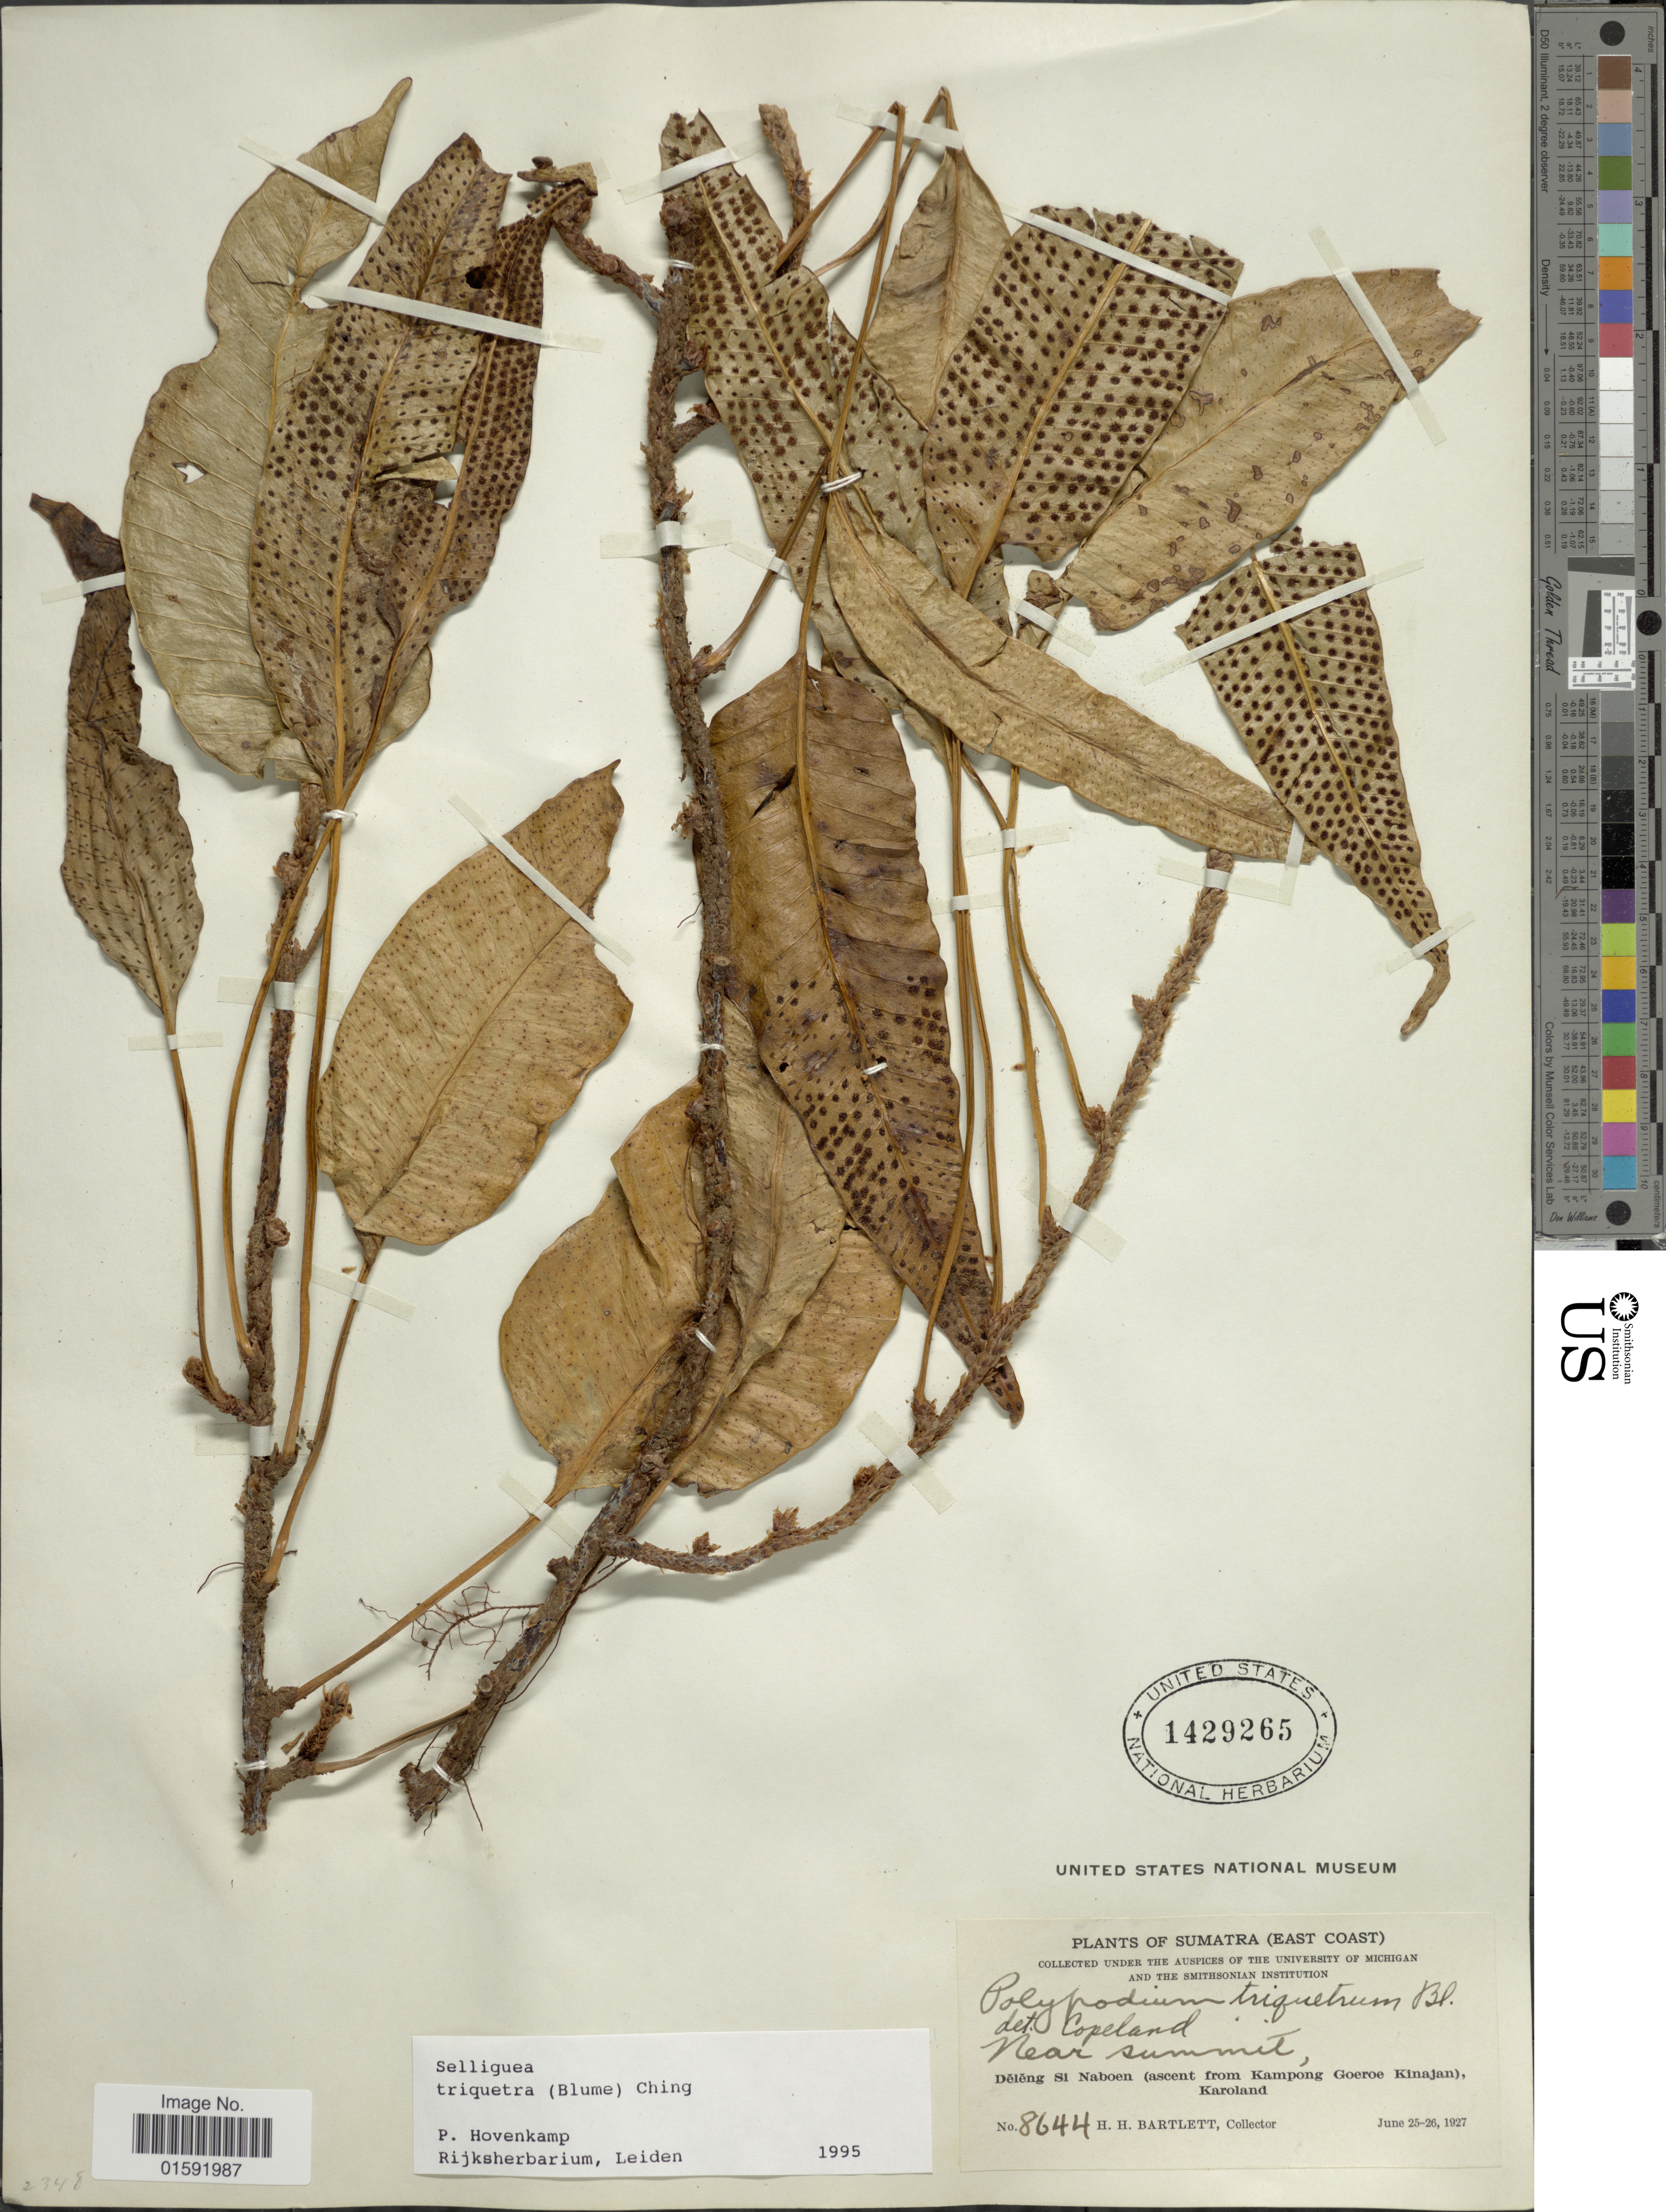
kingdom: Plantae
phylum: Tracheophyta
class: Polypodiopsida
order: Polypodiales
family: Polypodiaceae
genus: Selliguea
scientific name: Selliguea triquetra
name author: (Blume) Ching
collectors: H. H. Bartlett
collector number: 8644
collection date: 1927-06-25/1927-06-26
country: Indonesia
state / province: Sumatra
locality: East Coast, Deleng Si Naboen (ascent from Kampong Goeroe Kinajan), Karoland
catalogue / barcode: US 1429265